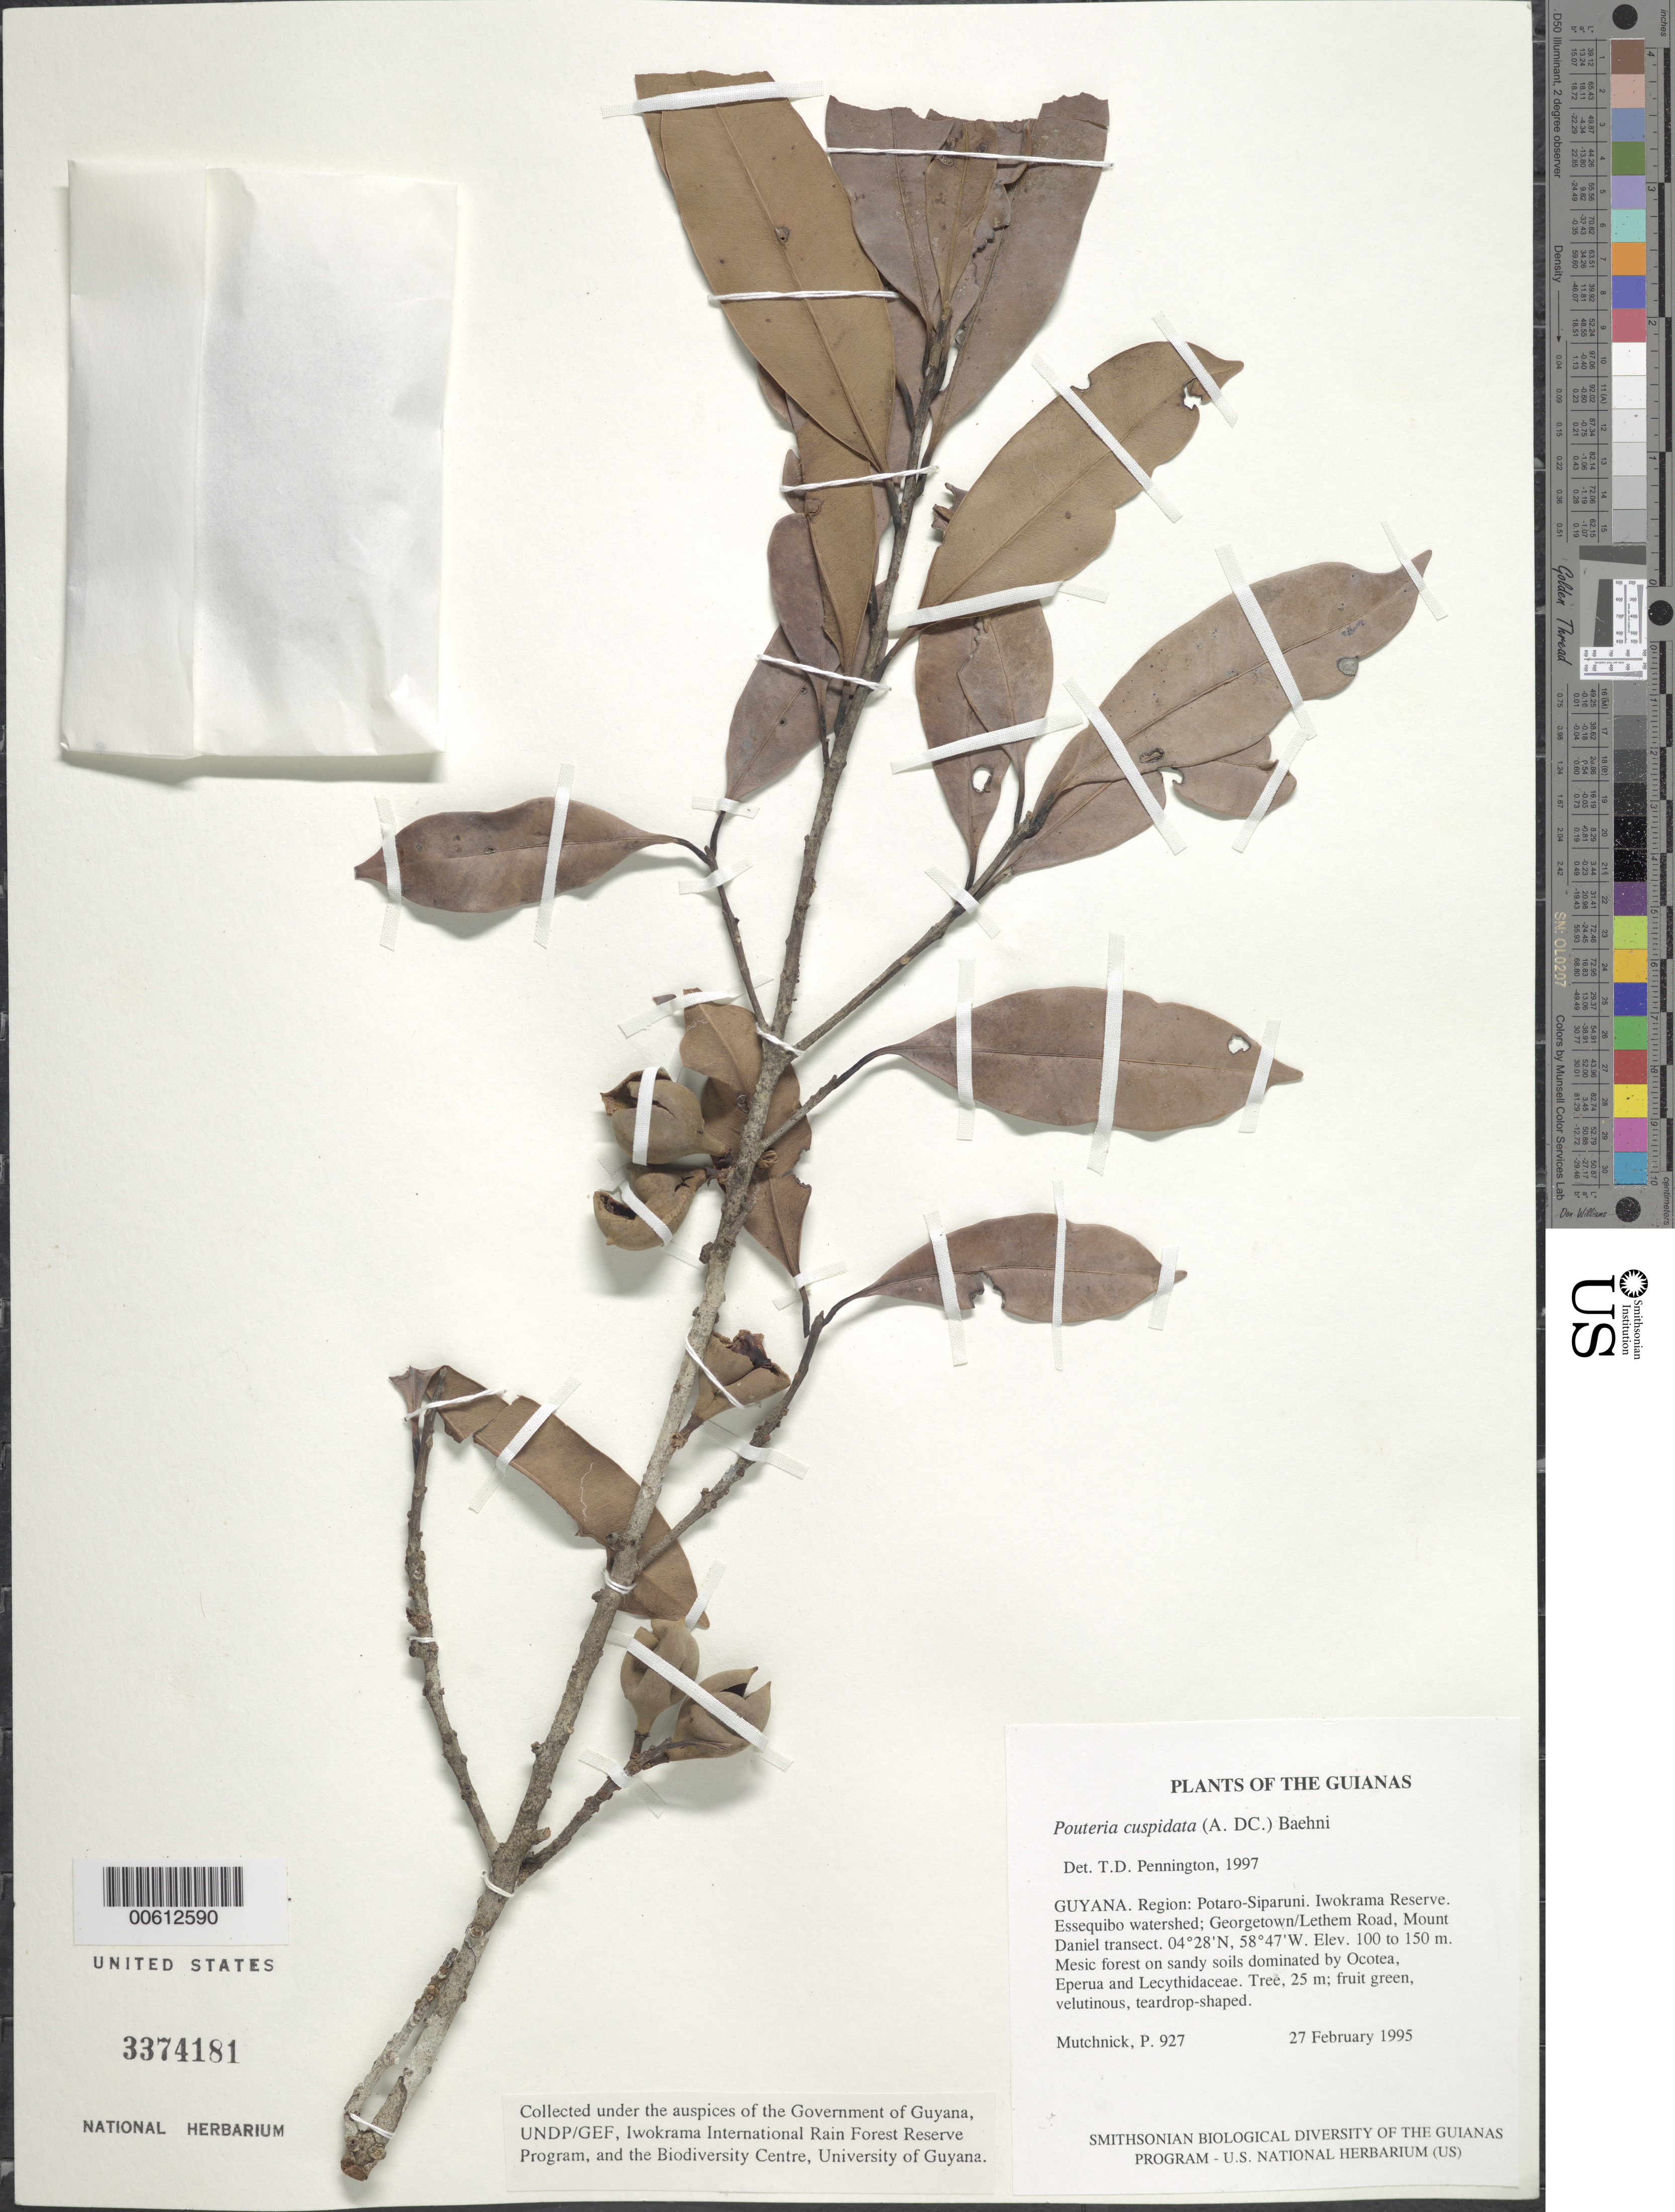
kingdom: Plantae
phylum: Tracheophyta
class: Magnoliopsida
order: Ericales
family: Sapotaceae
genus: Pouteria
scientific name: Pouteria cuspidata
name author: (A. DC.) Baehni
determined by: Pennington, T. D., (K)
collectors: P. Mutchnick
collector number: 927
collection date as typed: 27 February 1995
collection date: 1995-02-27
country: Guyana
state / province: Potaro-Siparuni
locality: Iwokrama Reserve. Essequibo watershed; Georgetown/Lethem Road, Mount Daniel transect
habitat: Mesic forest on sandy soils dominated by Ocotea, Eperua and Lecythidaceae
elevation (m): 100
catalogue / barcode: US 3374181